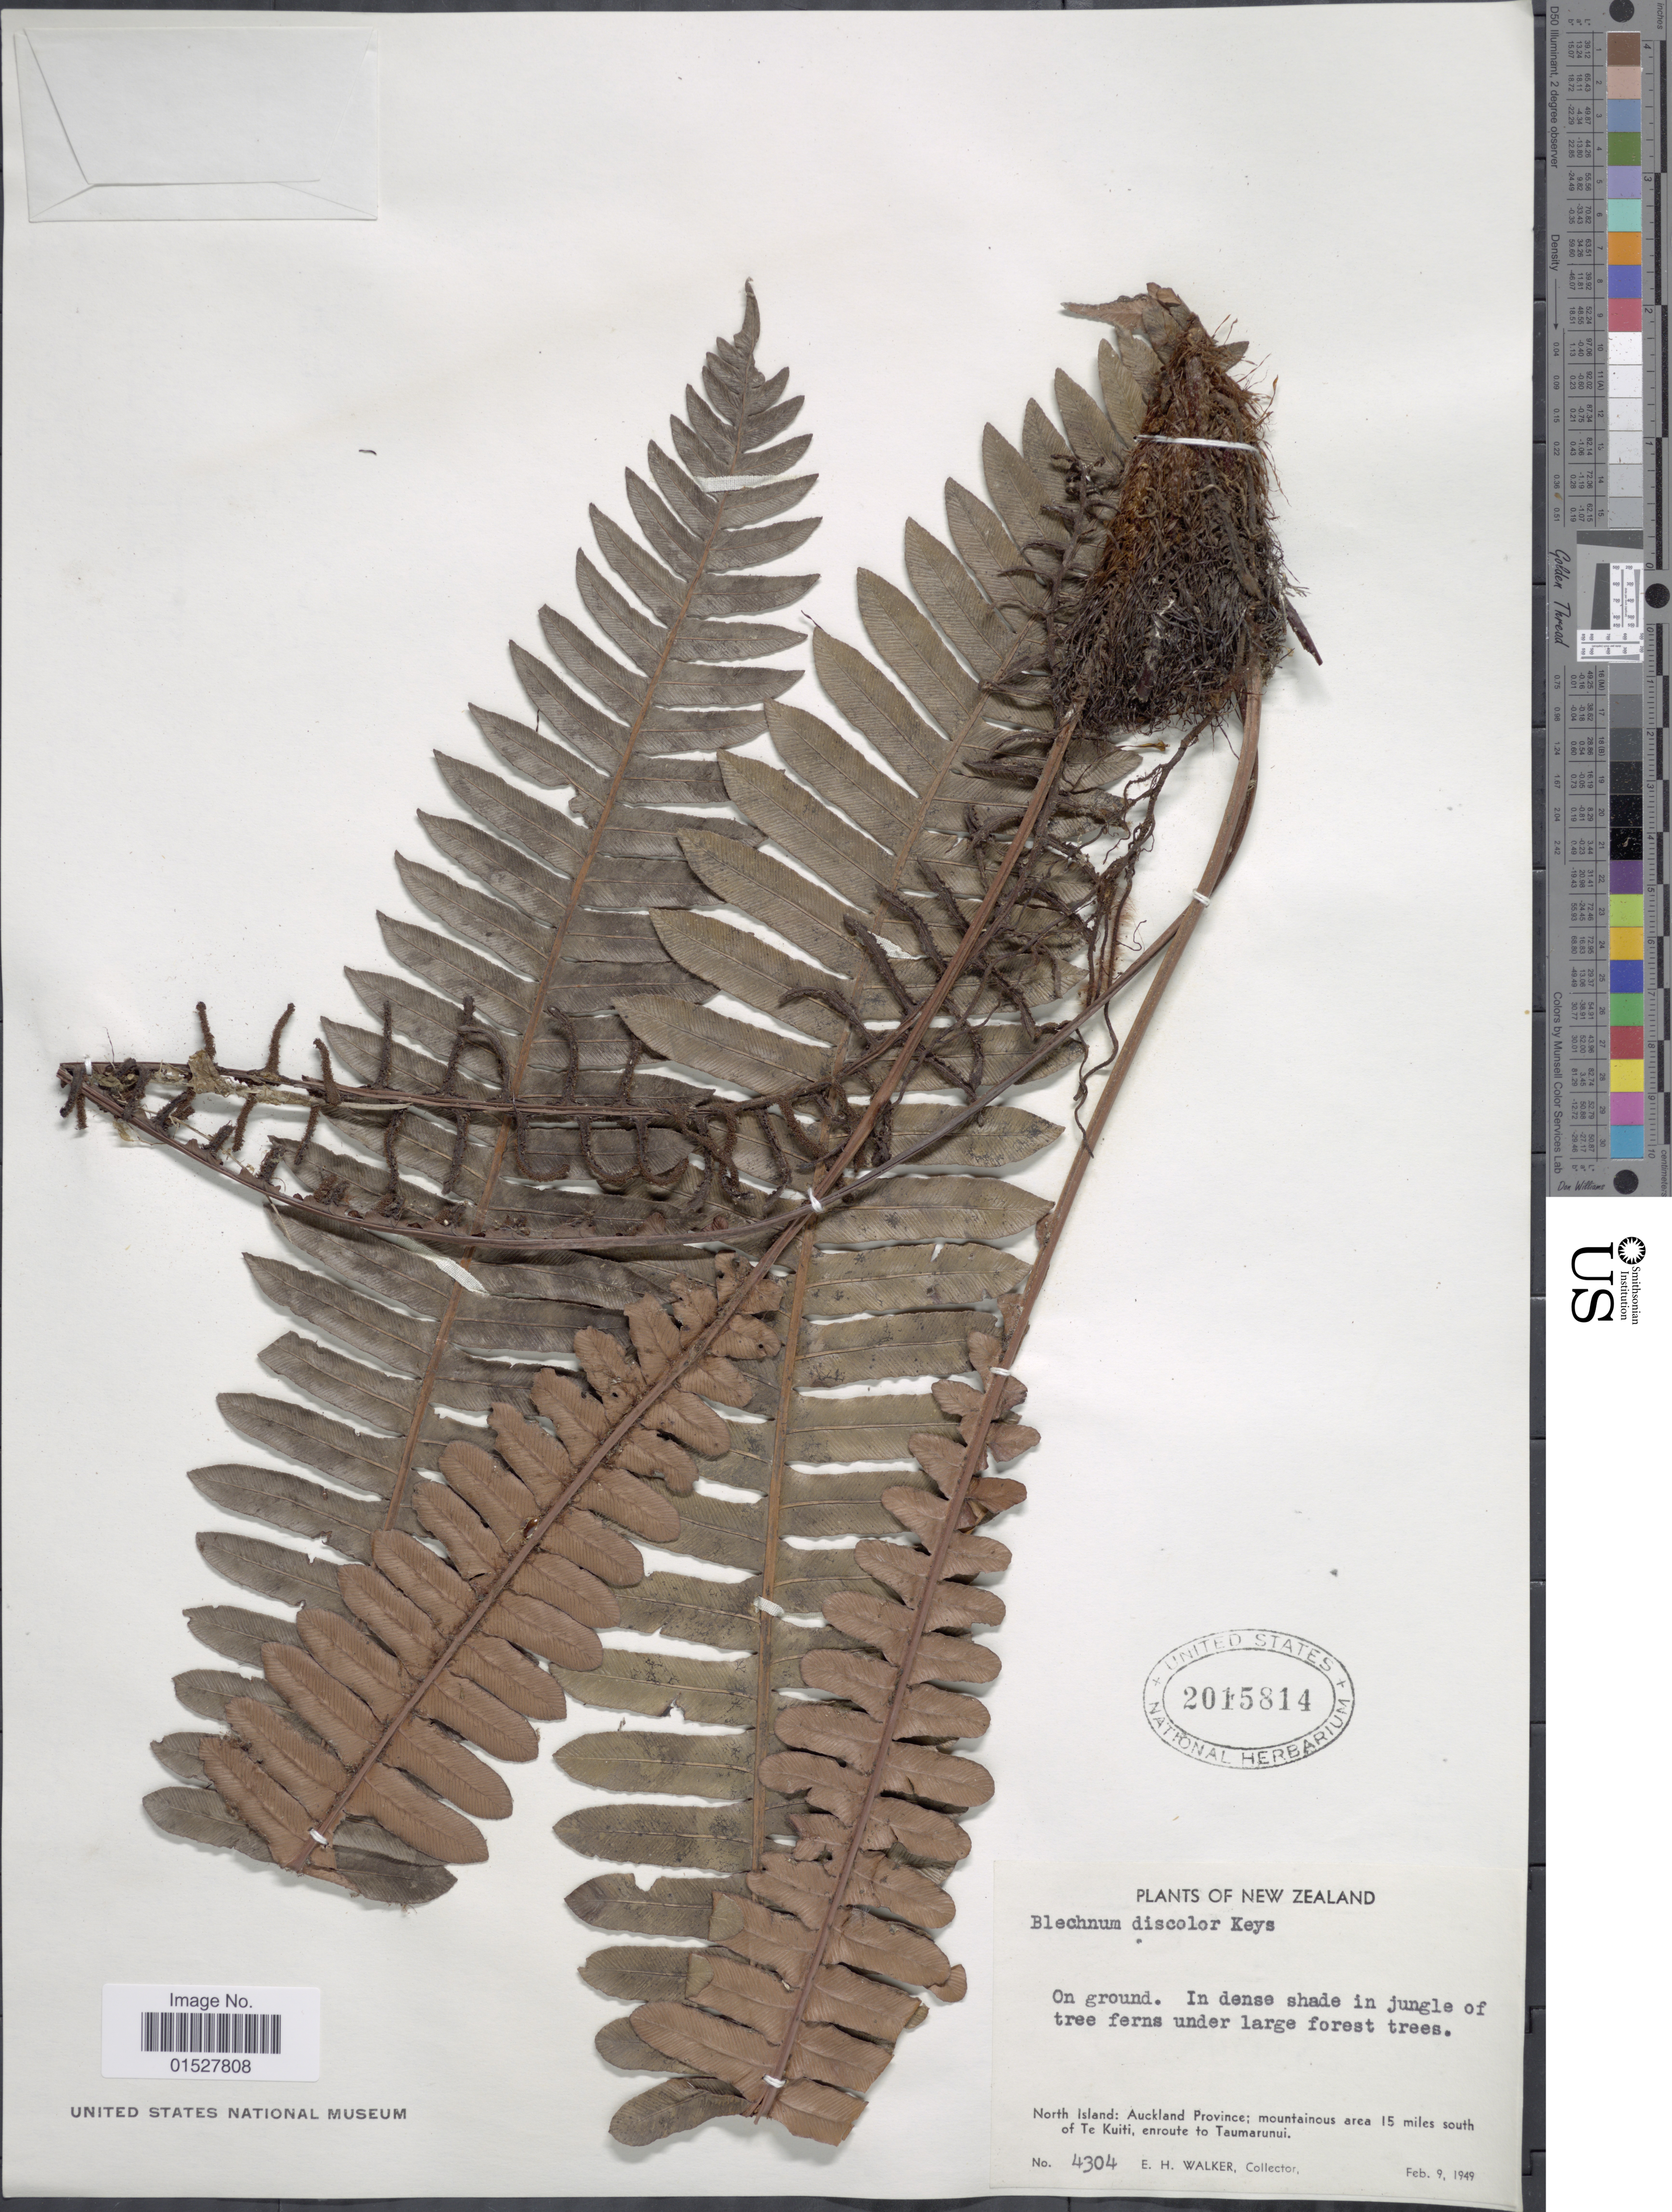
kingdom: Plantae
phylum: Tracheophyta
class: Polypodiopsida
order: Polypodiales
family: Blechnaceae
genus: Blechnum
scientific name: Blechnum discolor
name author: (G. Forst.) Keyserl.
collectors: E. H. Walker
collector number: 4304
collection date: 1949-02-09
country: New Zealand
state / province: Auckland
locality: North Island: mountains area 15 miles south of Te Kuiti, enroute to Taumarunui.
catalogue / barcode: US 2015814